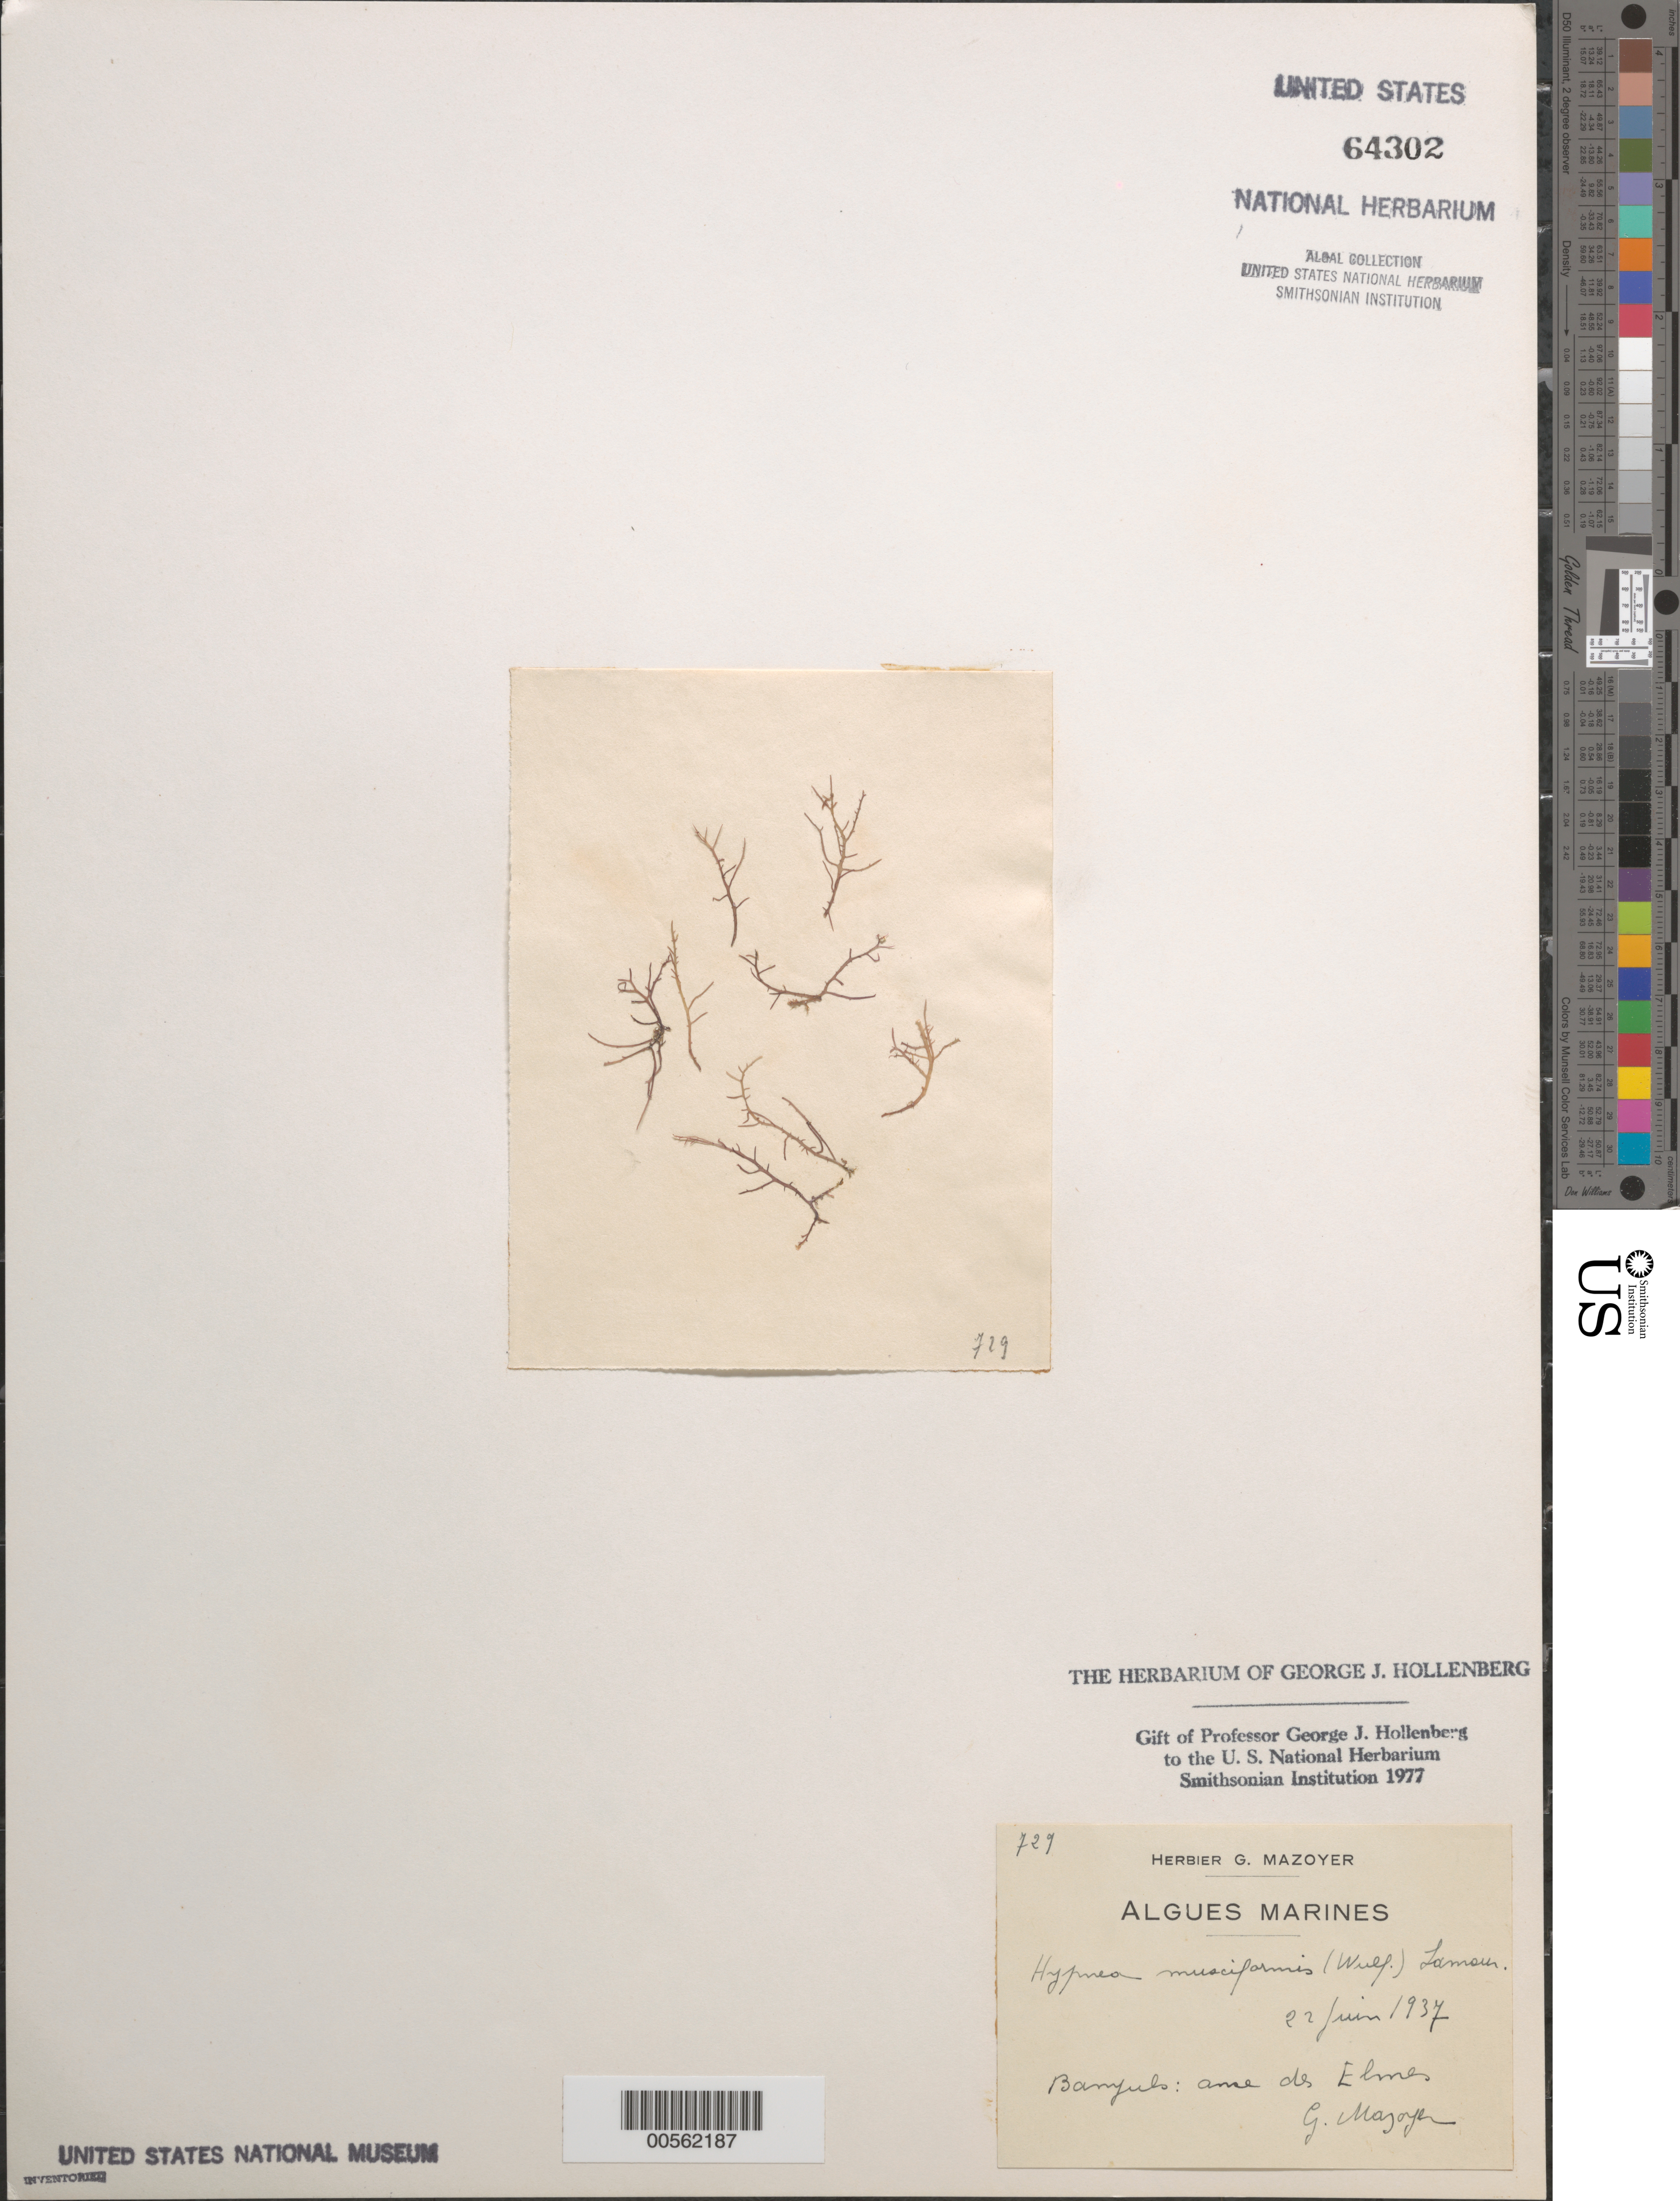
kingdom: Plantae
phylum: Rhodophyta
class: Florideophyceae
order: Gigartinales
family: Cystocloniaceae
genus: Hypnea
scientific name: Hypnea musciformis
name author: (Wulfen) J.V.Lamouroux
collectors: G. Feldman-Mazoyer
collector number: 729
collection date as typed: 22 Jun 1937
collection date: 1937-06-22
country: France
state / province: Occitanie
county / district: Pyrénées-Orientales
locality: Anse des Elmes, Banyuls-sur-Mer (Banyuls)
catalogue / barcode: US 64302